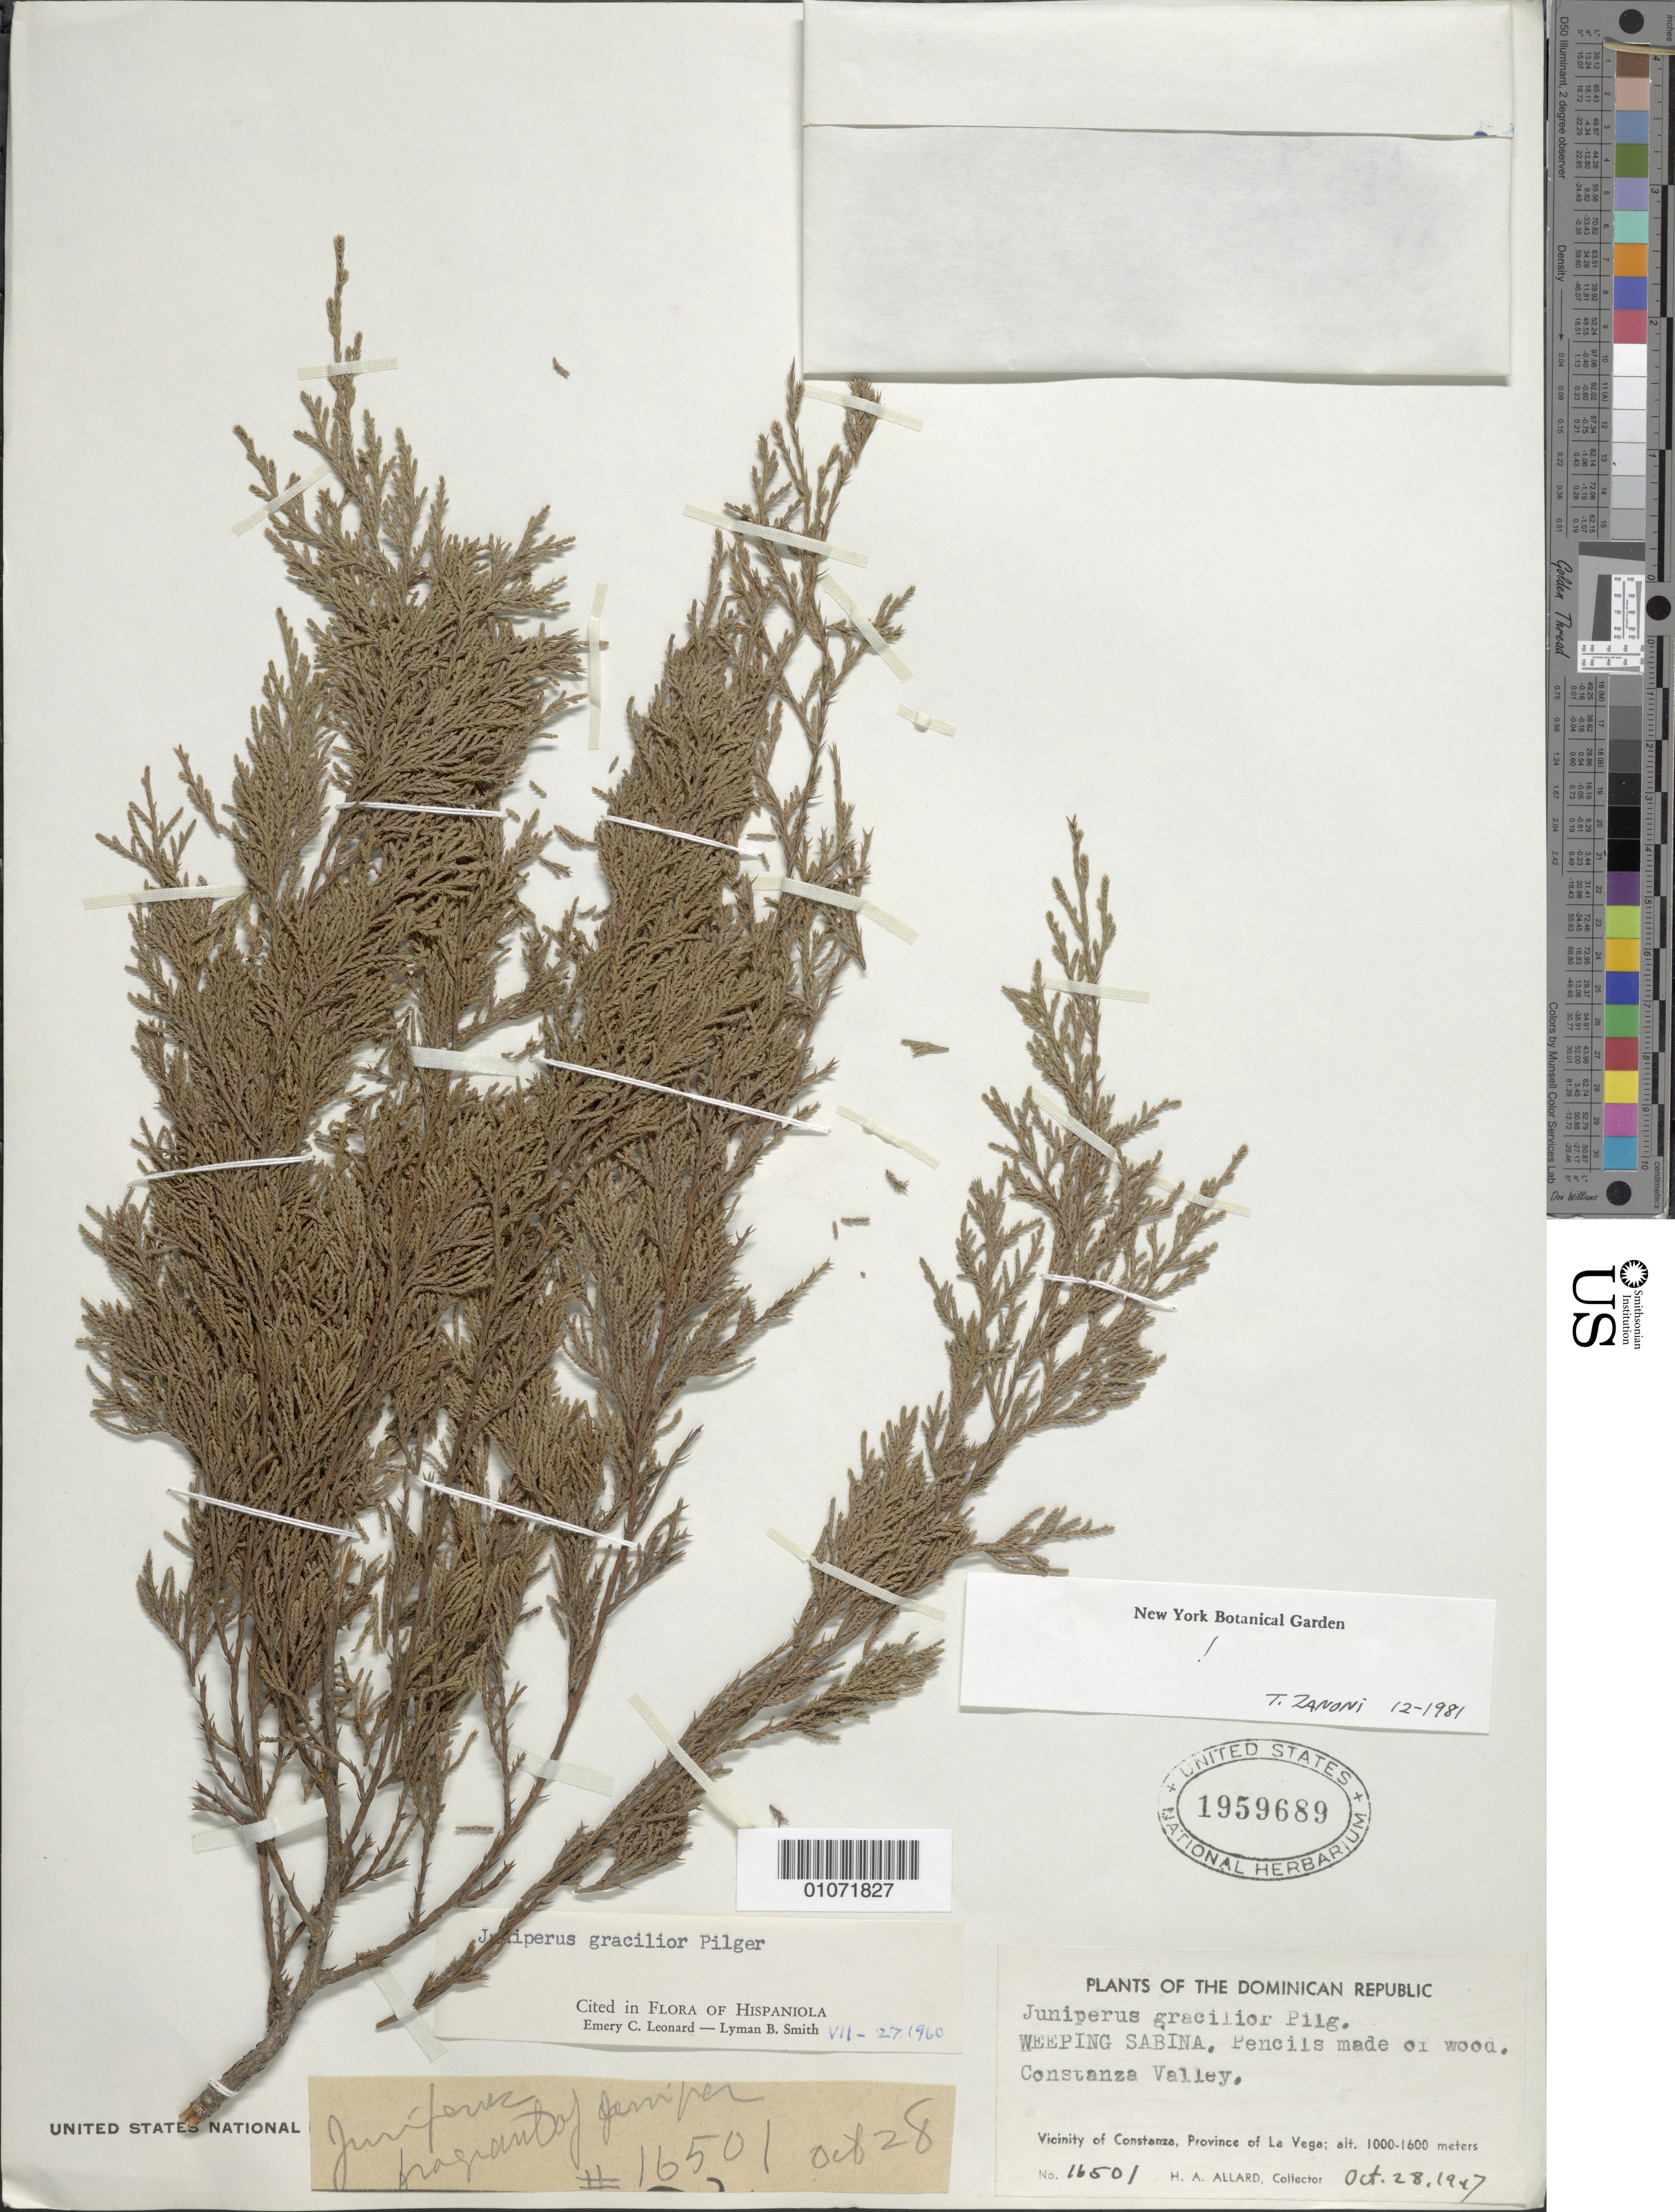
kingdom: Plantae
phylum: Tracheophyta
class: Pinopsida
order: Pinales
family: Cupressaceae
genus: Juniperus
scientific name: Juniperus gracilior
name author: Pilg. in Urb.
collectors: H. A. Allard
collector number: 16501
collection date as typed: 28 Oct 1947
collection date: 1947-10-28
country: Dominican Republic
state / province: La Vega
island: Hispaniola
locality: WEEPING SABINA, Pencils made of wood. Constaza Valley. Vicinity of Constanza, Profvice of La Vega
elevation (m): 1000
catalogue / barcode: US 1959689